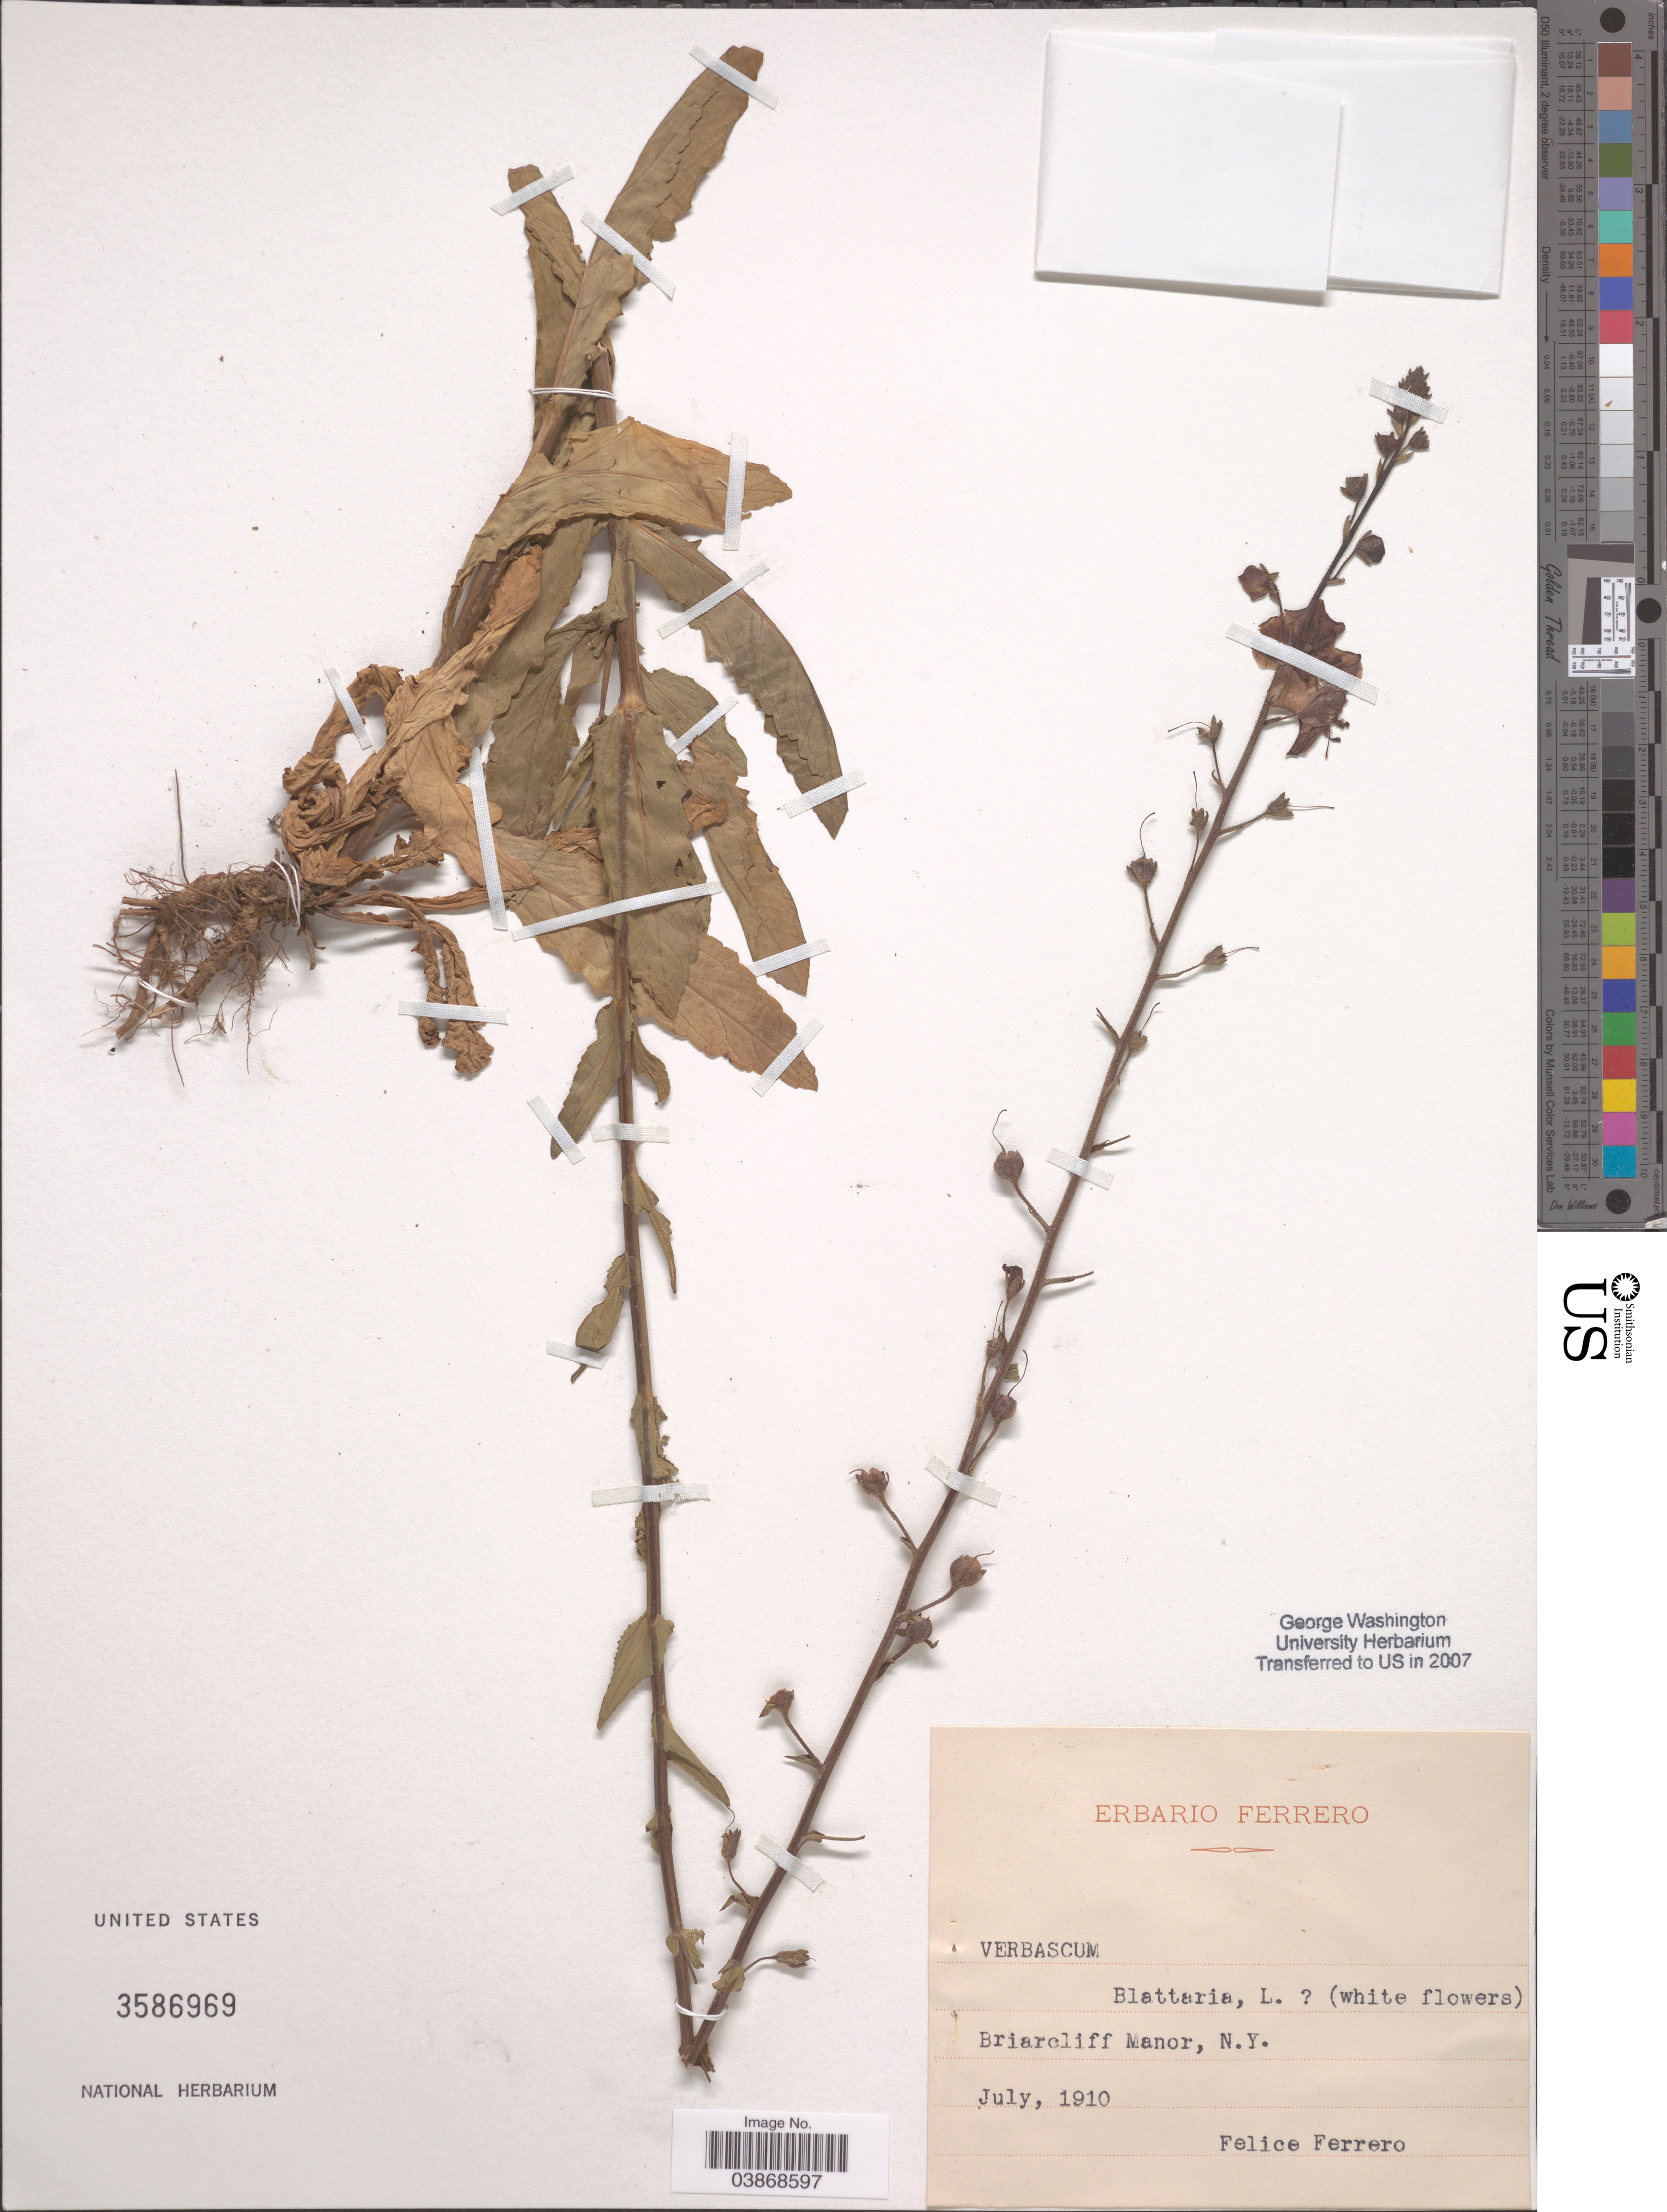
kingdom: Plantae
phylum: Tracheophyta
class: Magnoliopsida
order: Lamiales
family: Scrophulariaceae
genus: Verbascum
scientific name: Verbascum sp.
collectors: F. Ferrero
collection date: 1910-07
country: United States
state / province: New York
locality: Briarcliff Manor.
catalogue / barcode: US 3586969